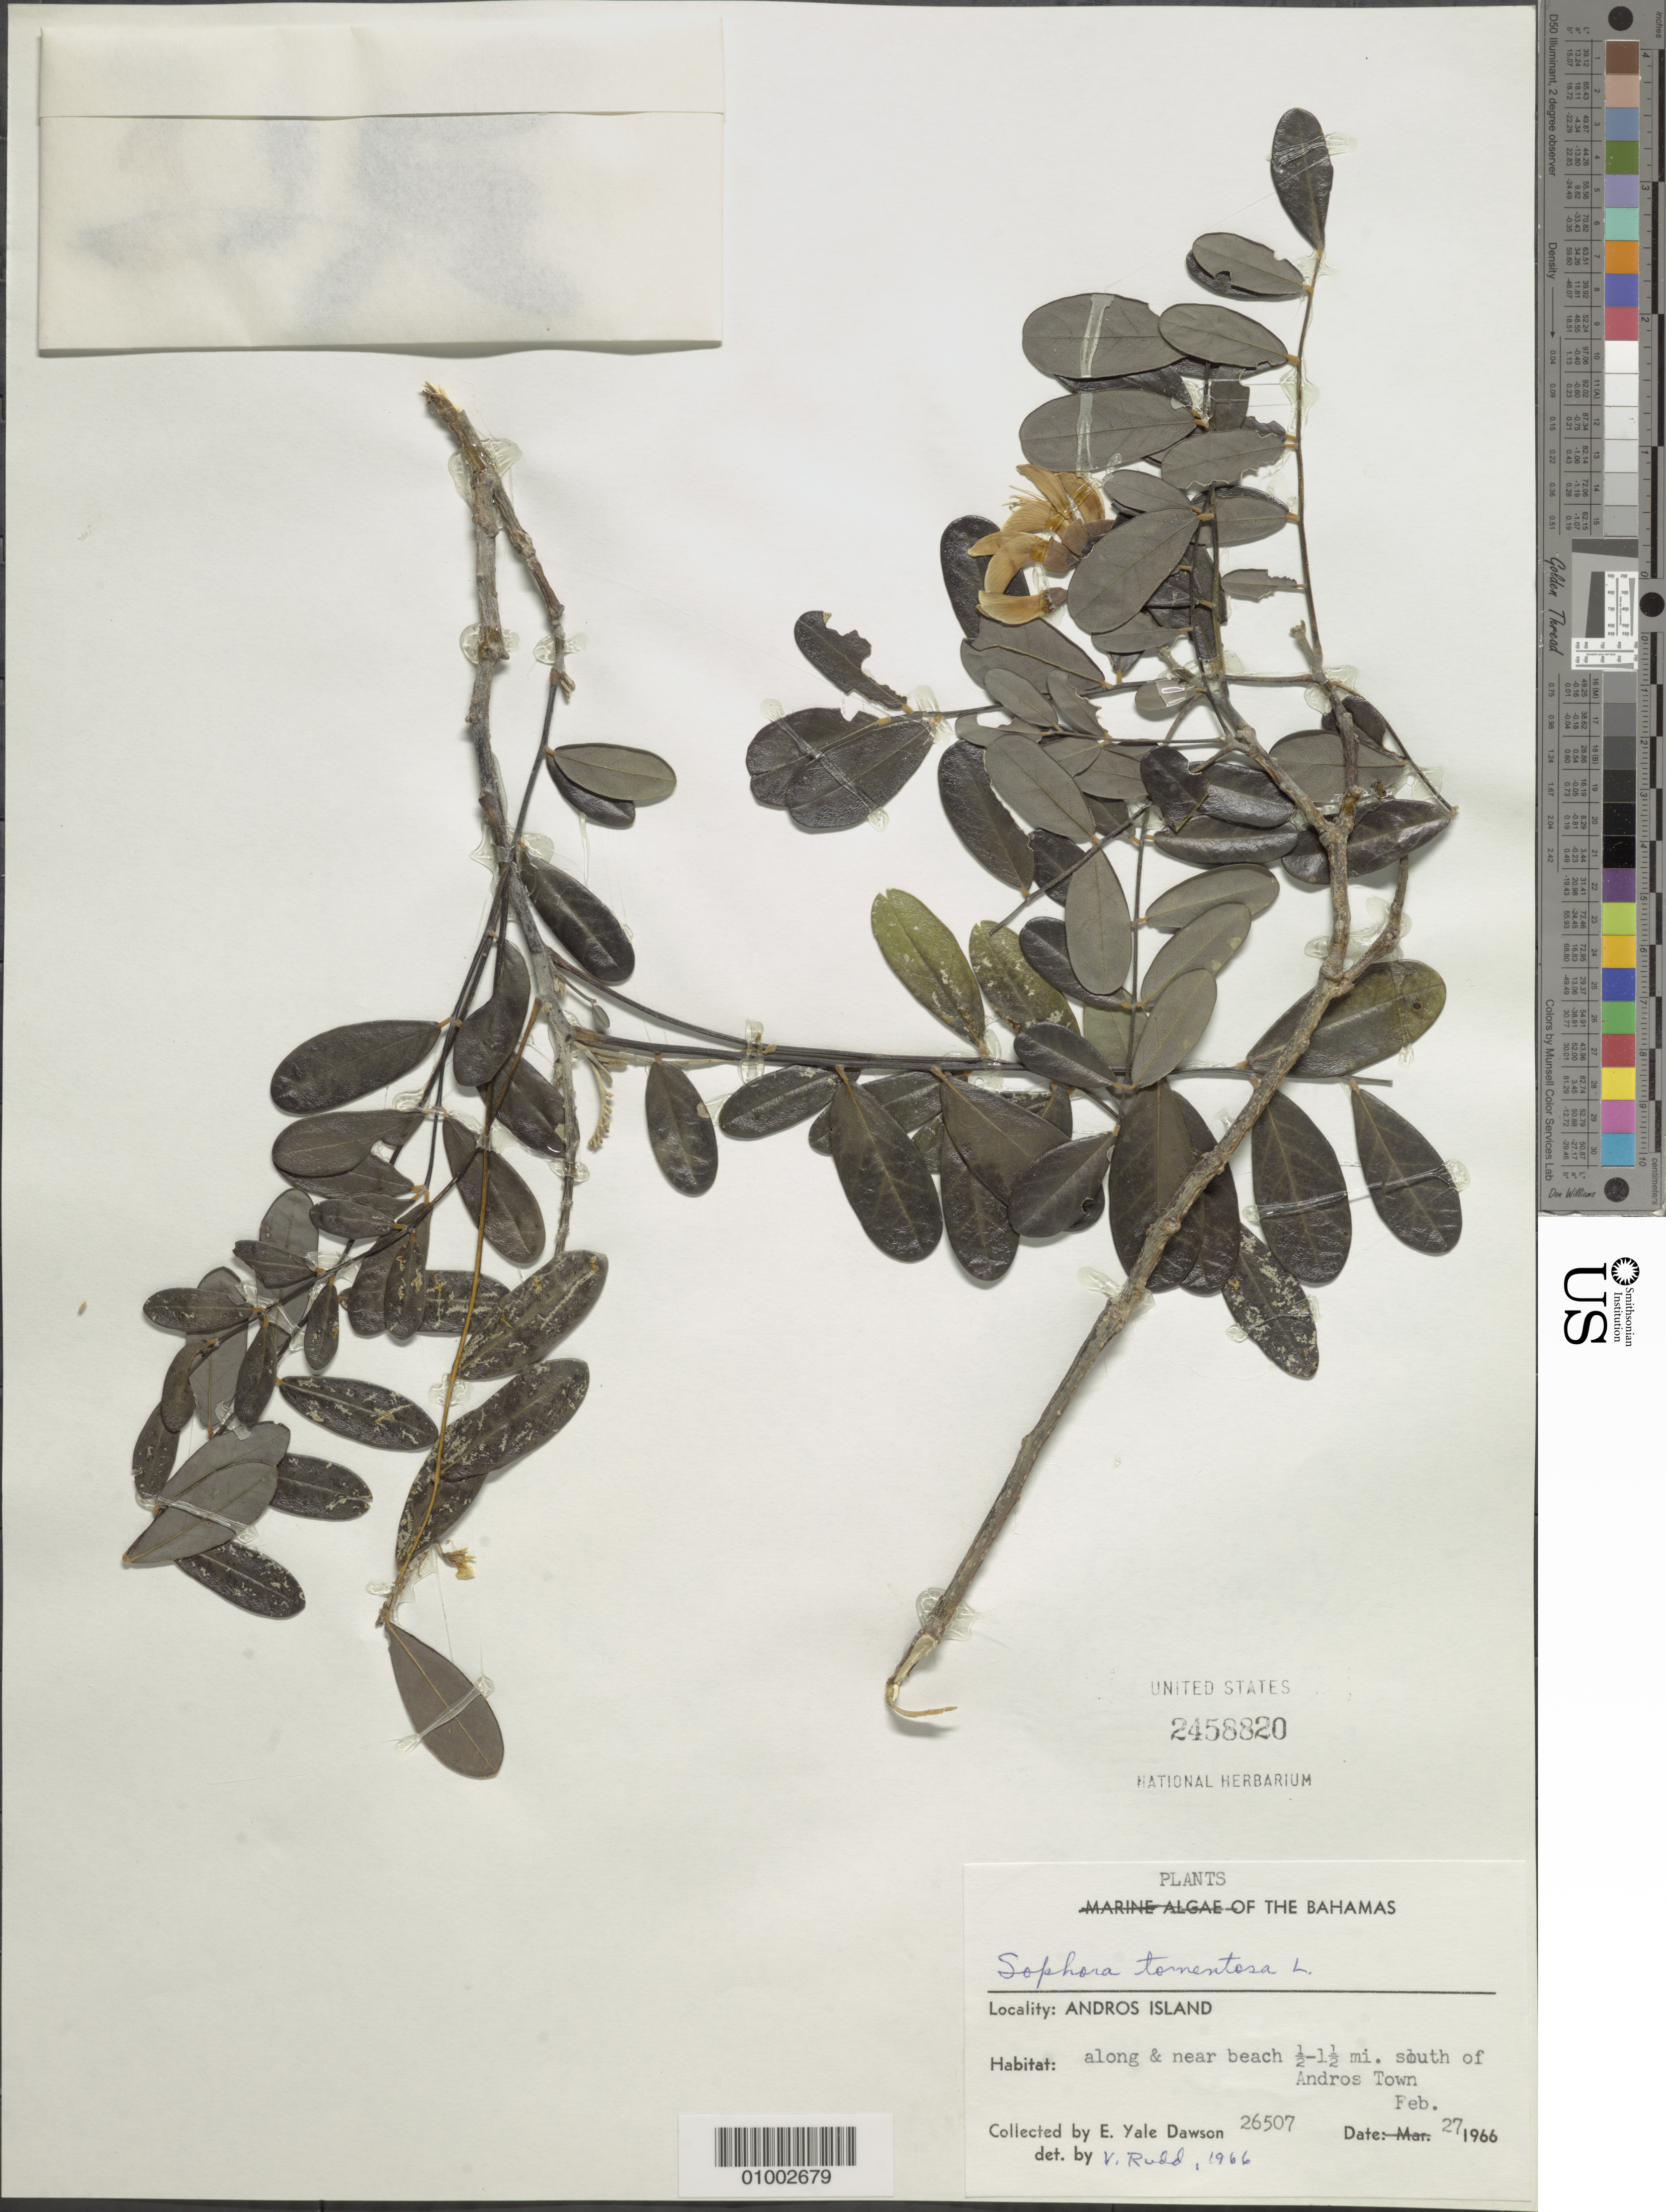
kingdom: Plantae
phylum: Tracheophyta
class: Magnoliopsida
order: Fabales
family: Fabaceae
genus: Sophora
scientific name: Sophora tomentosa var. truncata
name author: Torr. & A. Gray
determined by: Strong, Mark T., (BOT), Smithsonian Institution - National Museum of Natural History (UNITED STATES)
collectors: E. Y. Dawson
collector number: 26507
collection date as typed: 27 Feb 1966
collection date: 1966-02-27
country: Bahamas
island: Andros I.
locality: along and near beach 0.5 to 1.5 miles south of Andros Town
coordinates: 0 N, 0 E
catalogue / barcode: US 2458820